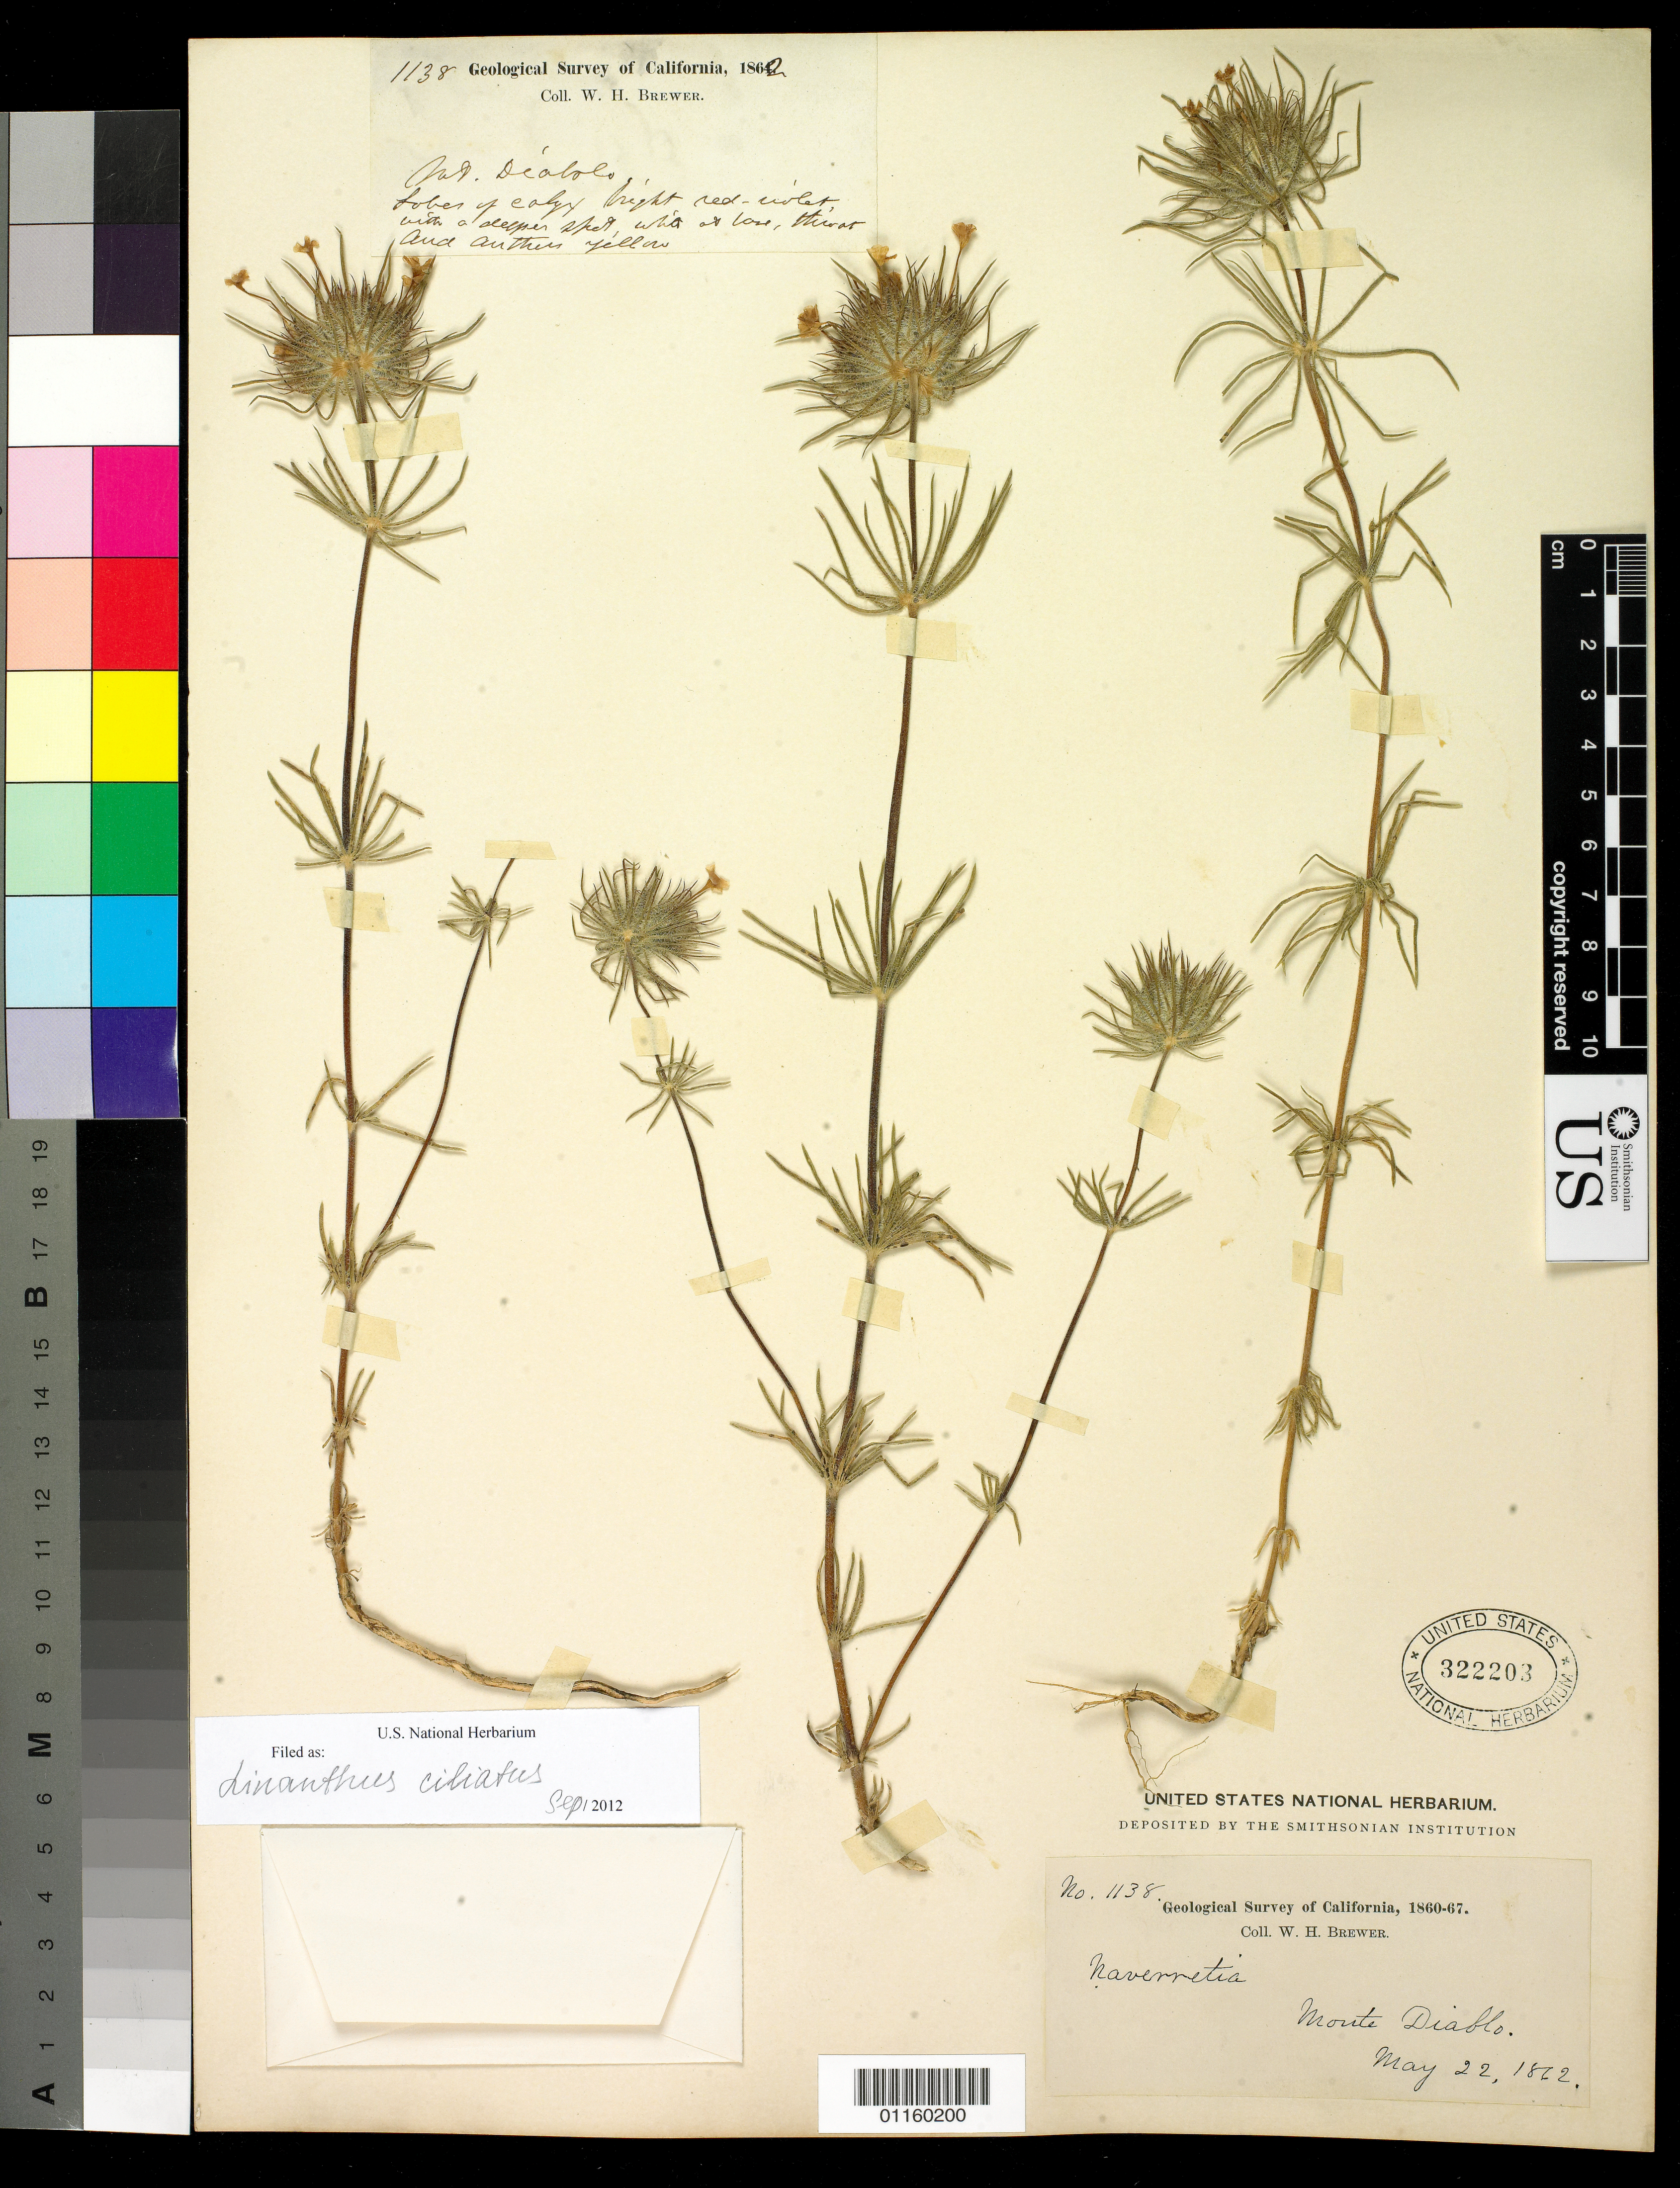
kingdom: Plantae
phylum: Tracheophyta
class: Magnoliopsida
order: Ericales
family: Polemoniaceae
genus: Leptosiphon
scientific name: Leptosiphon ciliatus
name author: (Benth.) Jeps.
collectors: W. H. Brewer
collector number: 1138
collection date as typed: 22 May 1862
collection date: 1862-05-22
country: United States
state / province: California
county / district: Contra Costa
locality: Monte Diablo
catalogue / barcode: US 322203